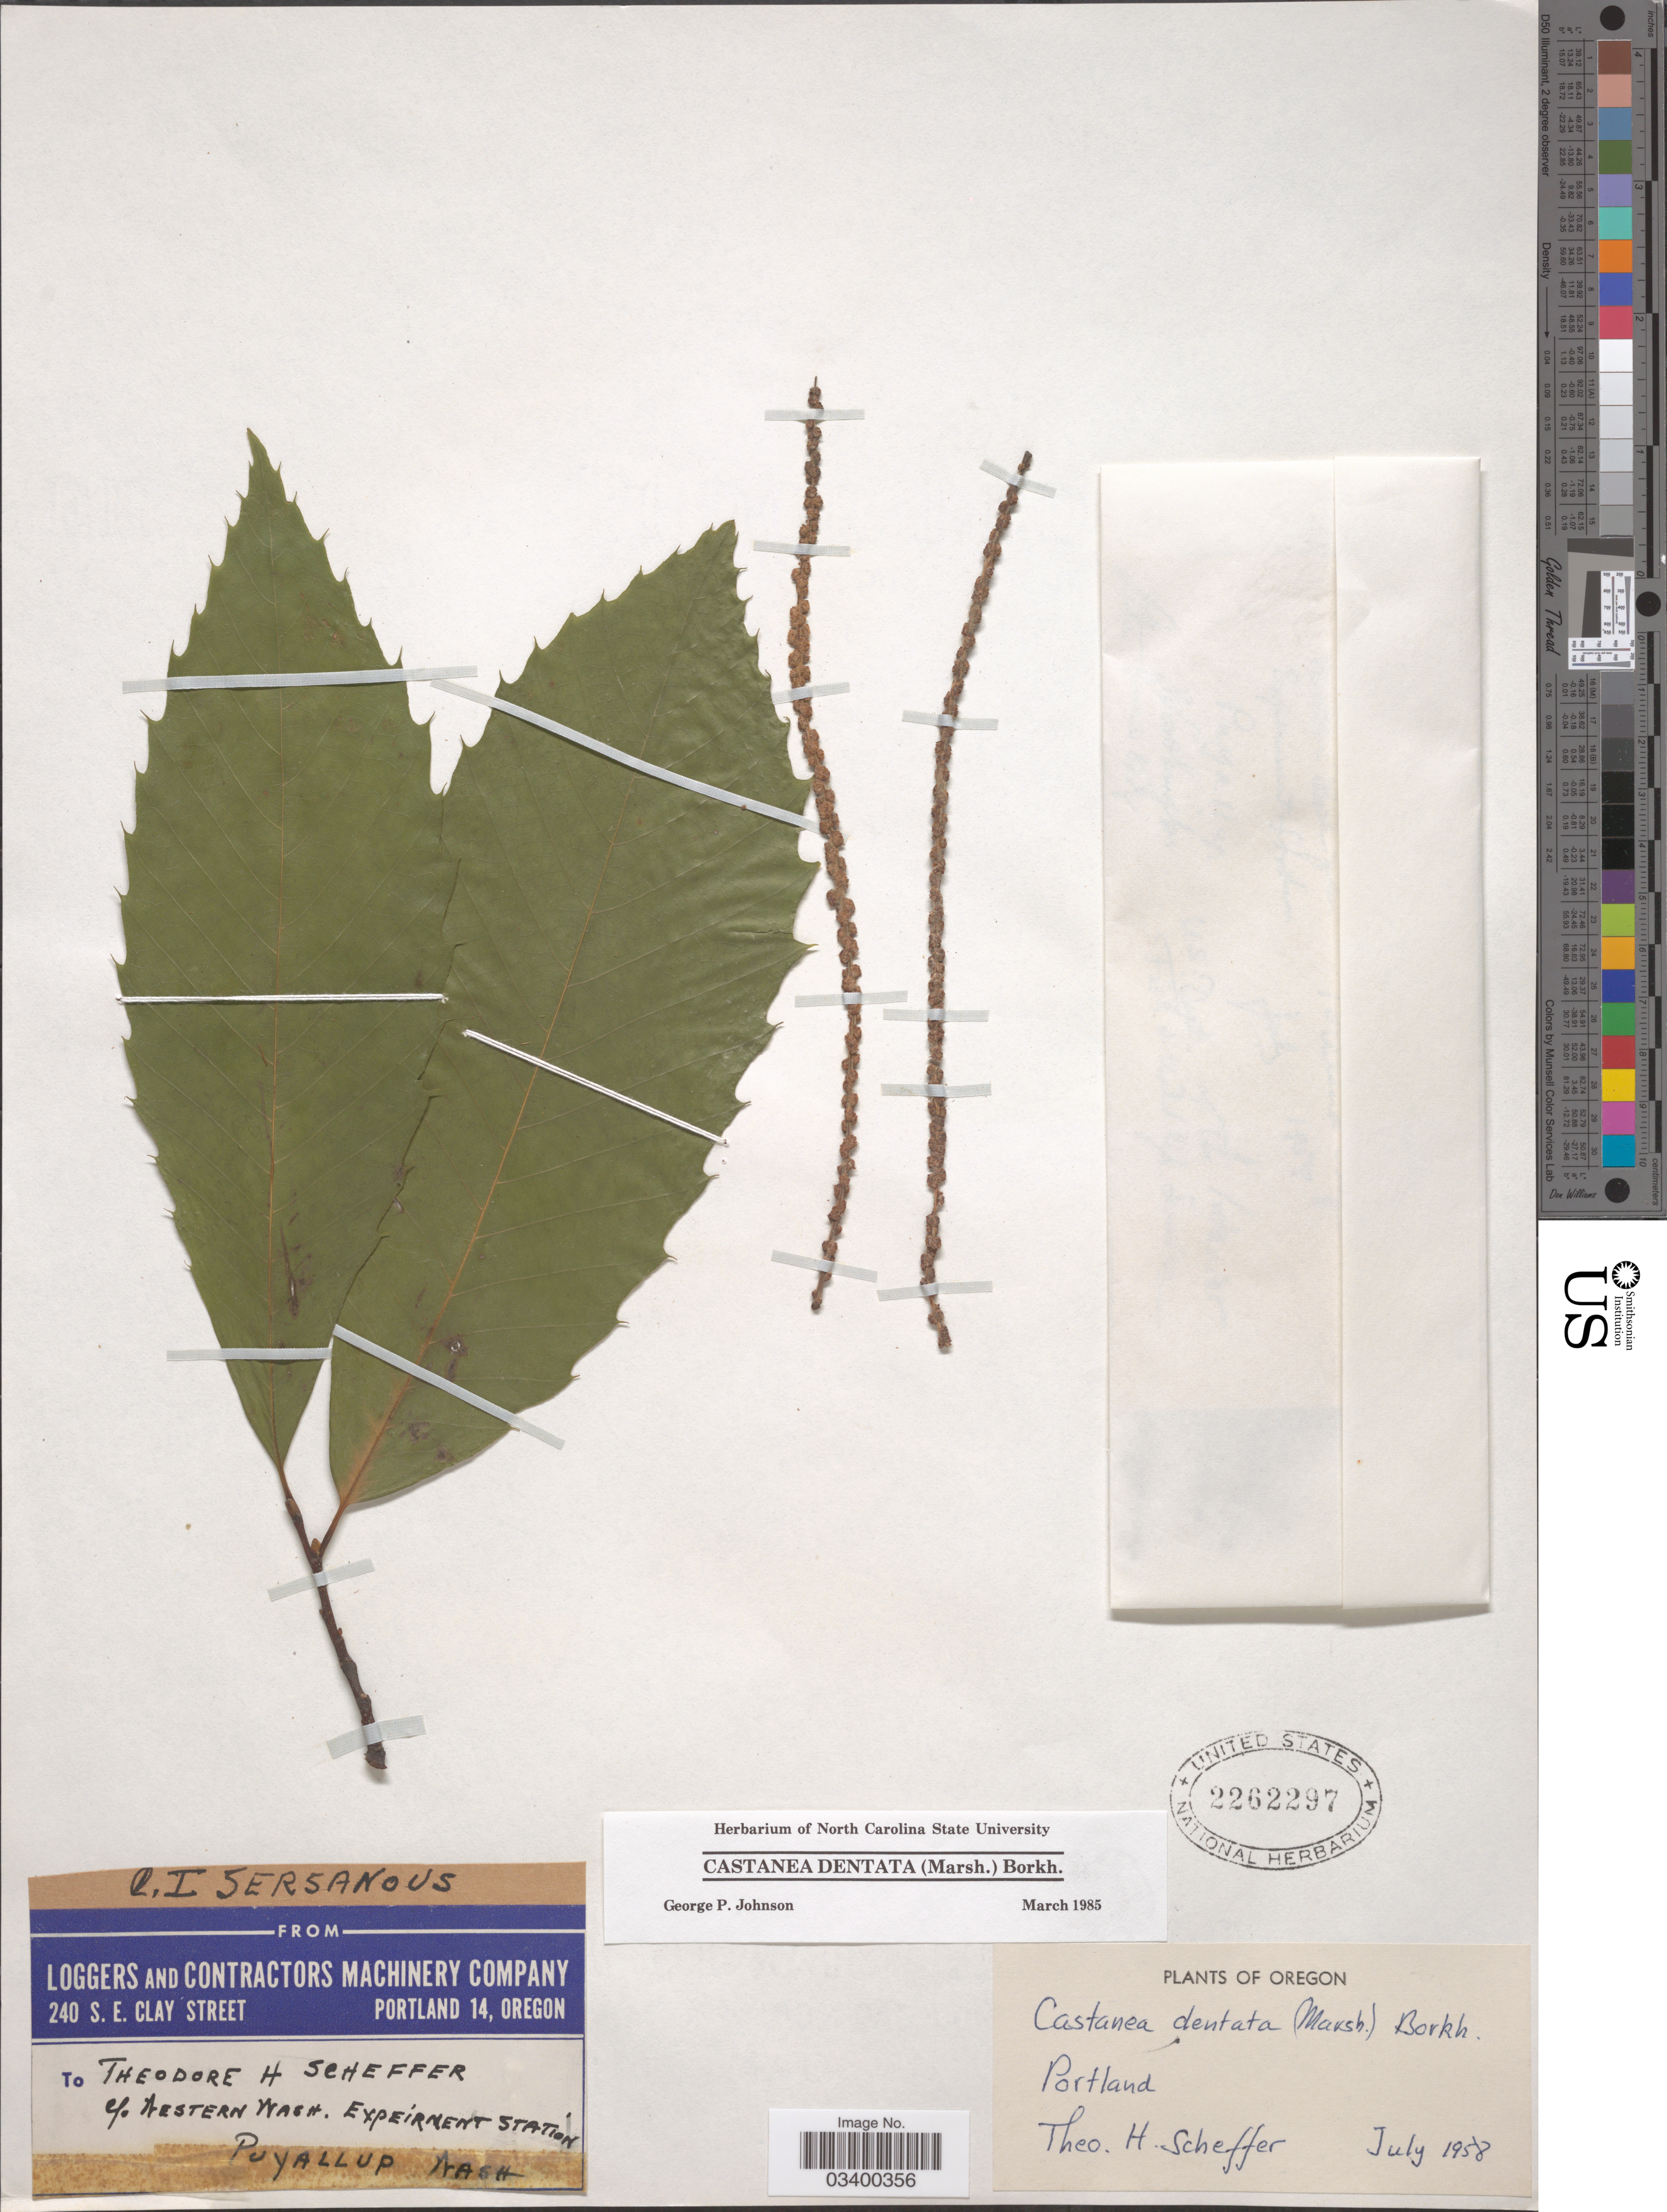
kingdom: Plantae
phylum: Tracheophyta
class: Magnoliopsida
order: Fagales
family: Fagaceae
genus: Castanea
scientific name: Castanea dentata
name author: (Marshall) Borkh.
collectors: T. Scheffer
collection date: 1958-07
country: United States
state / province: Oregon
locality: Portland.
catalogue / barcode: US 2262297